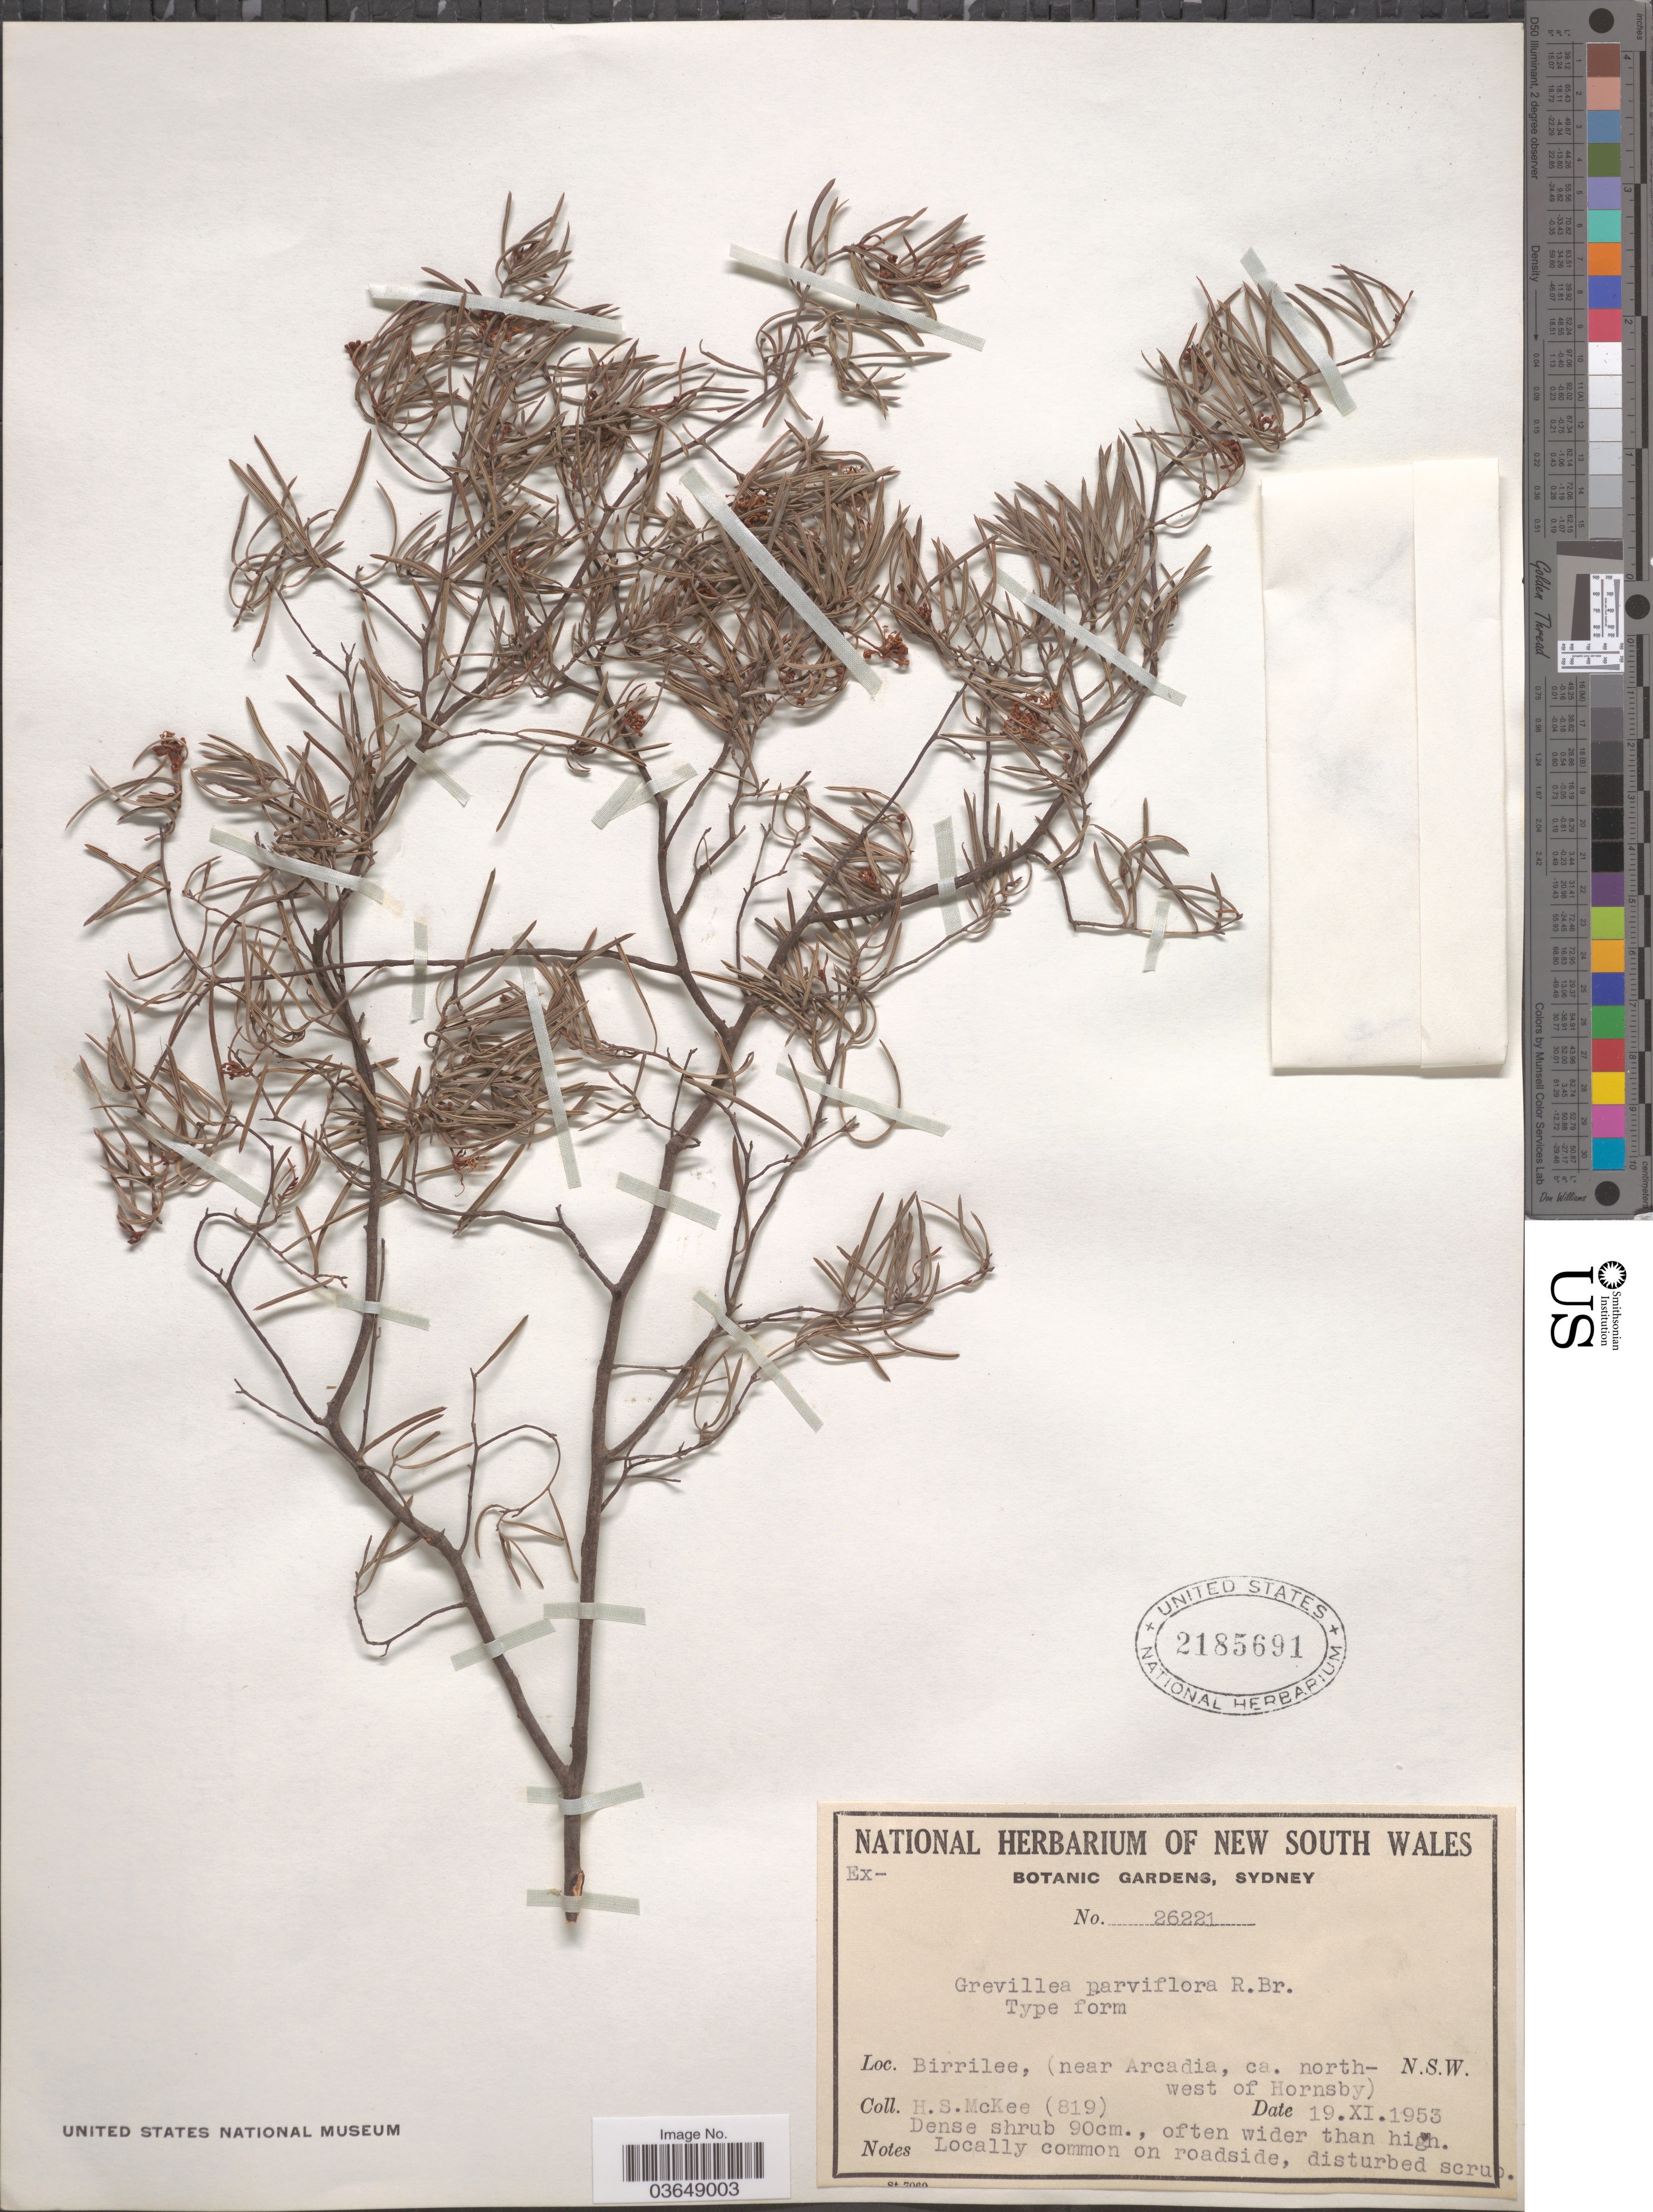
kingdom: Plantae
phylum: Tracheophyta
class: Magnoliopsida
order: Proteales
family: Proteaceae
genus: Grevillea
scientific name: Grevillea parviflora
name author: R. Br.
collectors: H. S. McKee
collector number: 819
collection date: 1953-11-19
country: Australia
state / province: New South Wales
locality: Birrilee, (near Arcadia, ca. northwest of Hornsby).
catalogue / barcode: US 2185691